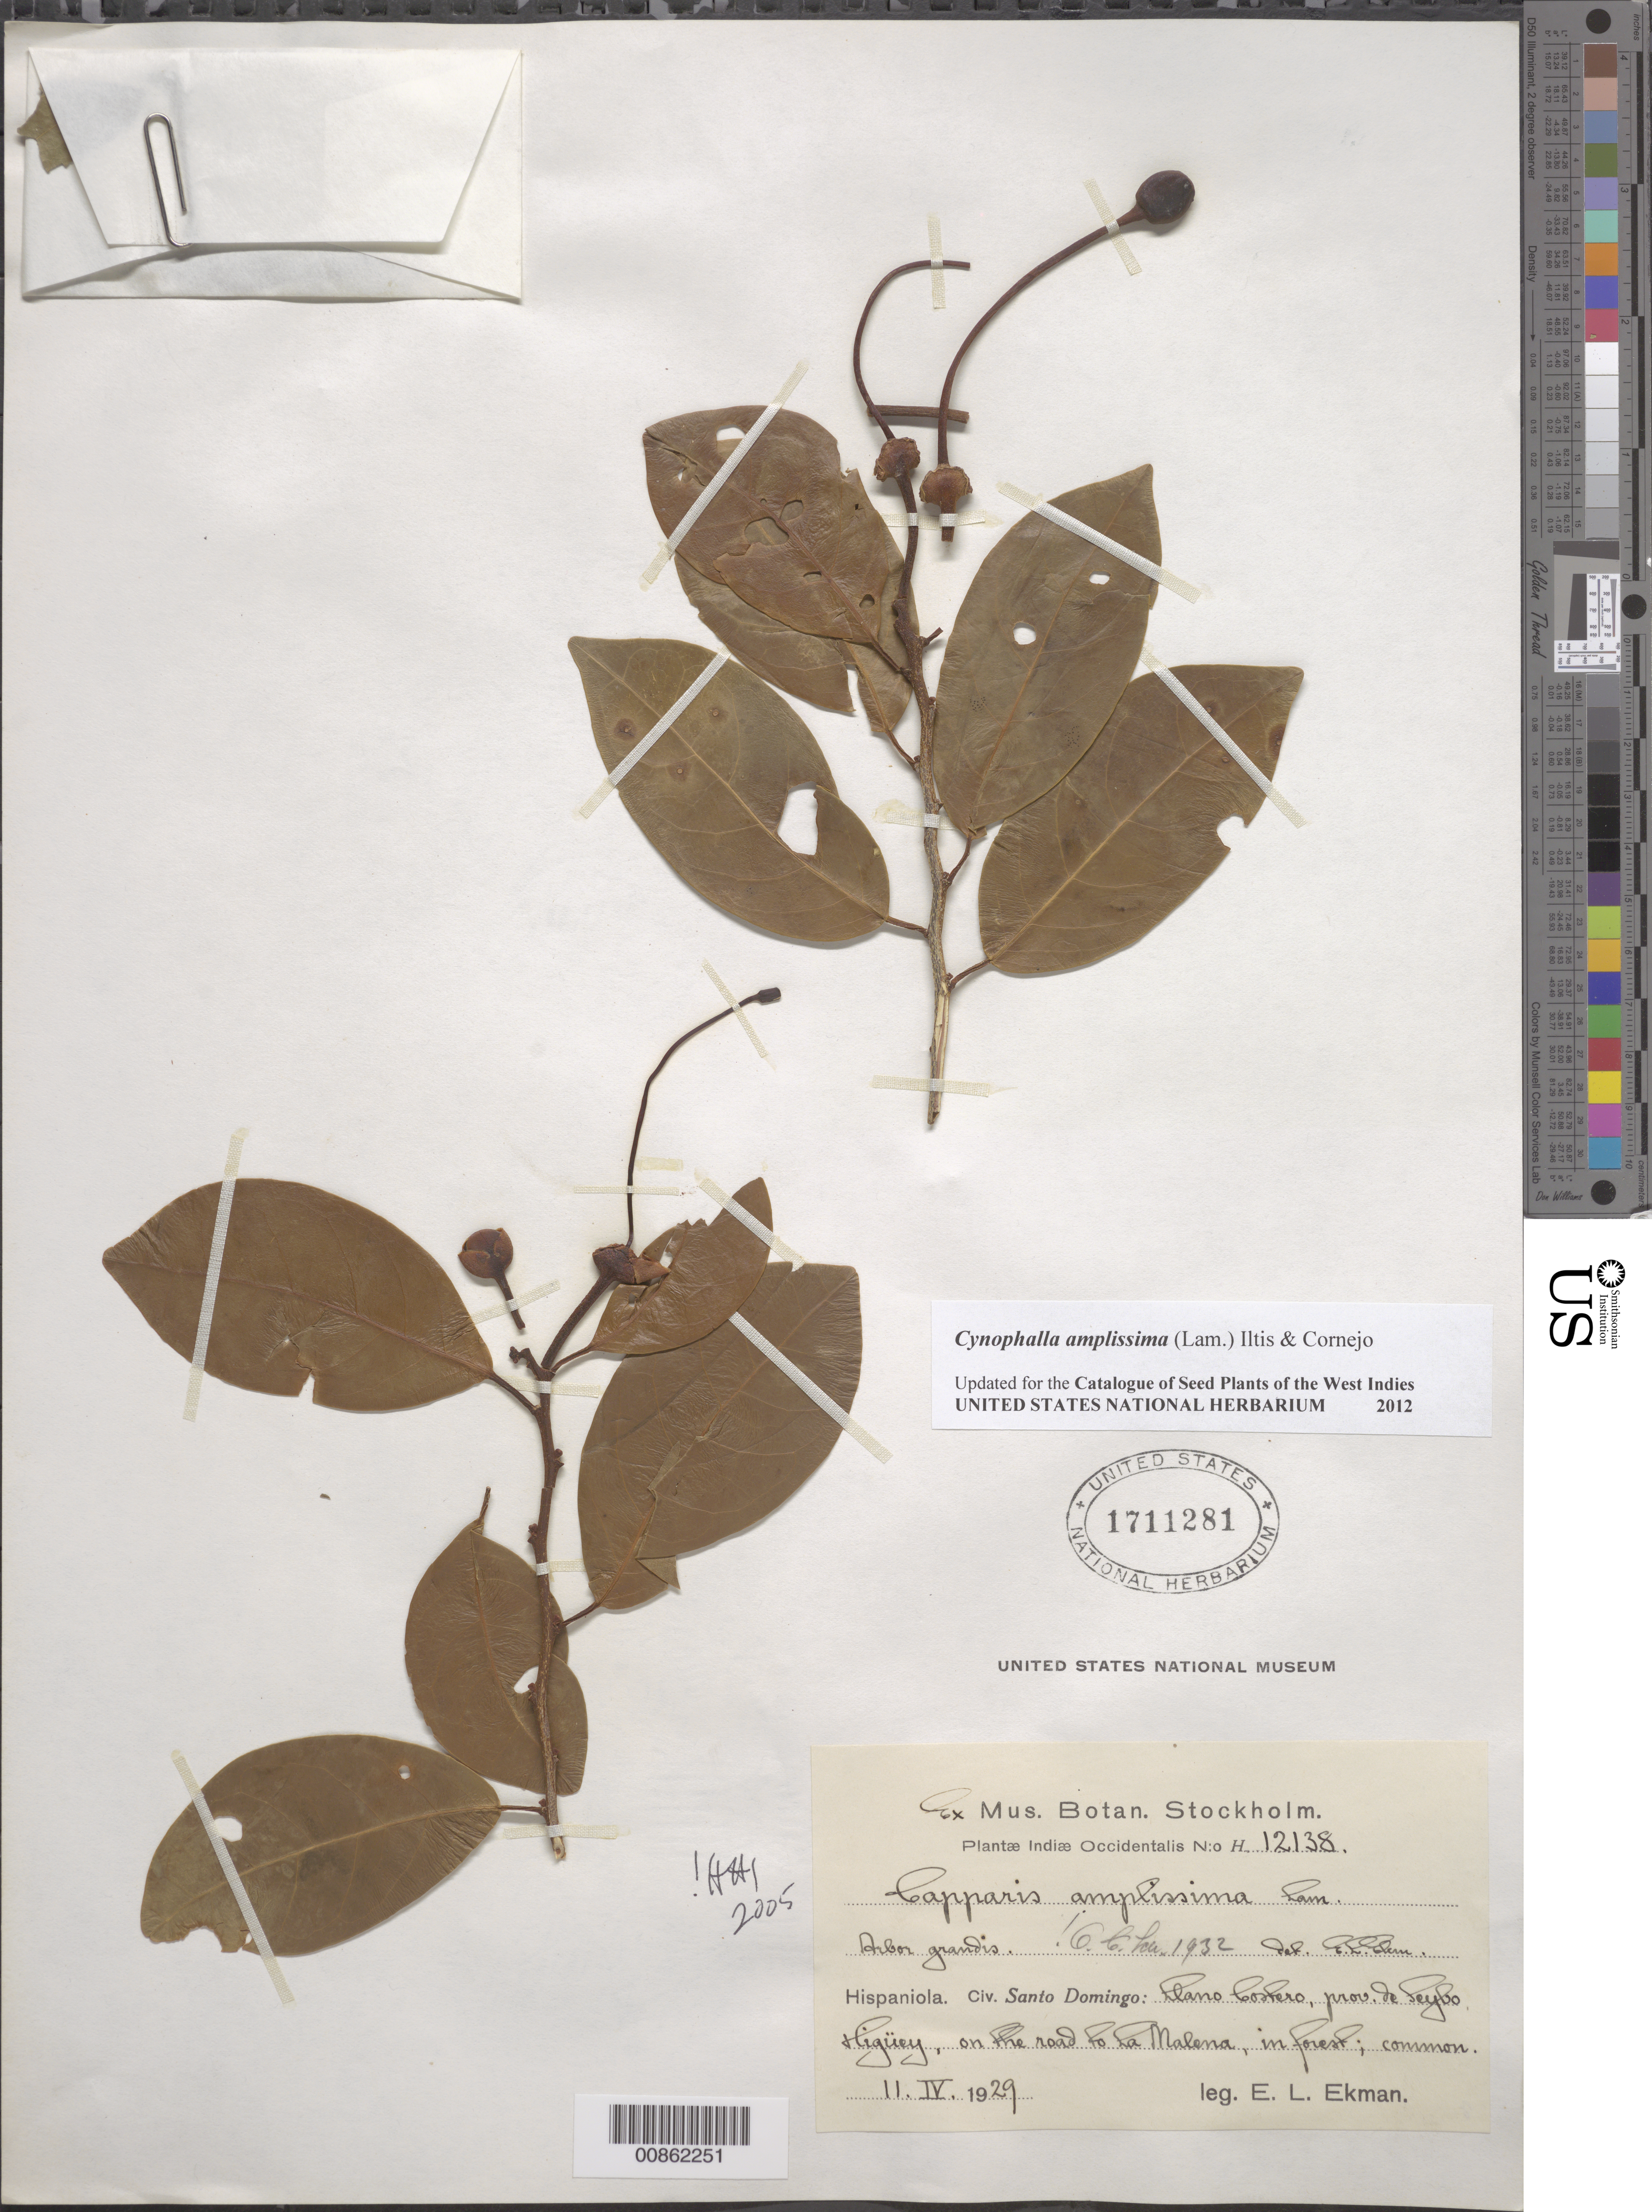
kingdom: Plantae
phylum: Tracheophyta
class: Magnoliopsida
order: Brassicales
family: Capparaceae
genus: Cynophalla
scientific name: Cynophalla amplissima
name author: (Lam.) Iltis & Cornejo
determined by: Iltis, Hugh Hellmut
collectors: E. L. Ekman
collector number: H 12138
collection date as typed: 11 Apr 1929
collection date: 1929-04-11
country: Dominican Republic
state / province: El Seibo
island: Hispaniola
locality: Llano Costero, Higüey, on the road to La Malena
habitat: In forest.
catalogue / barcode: US 1711281